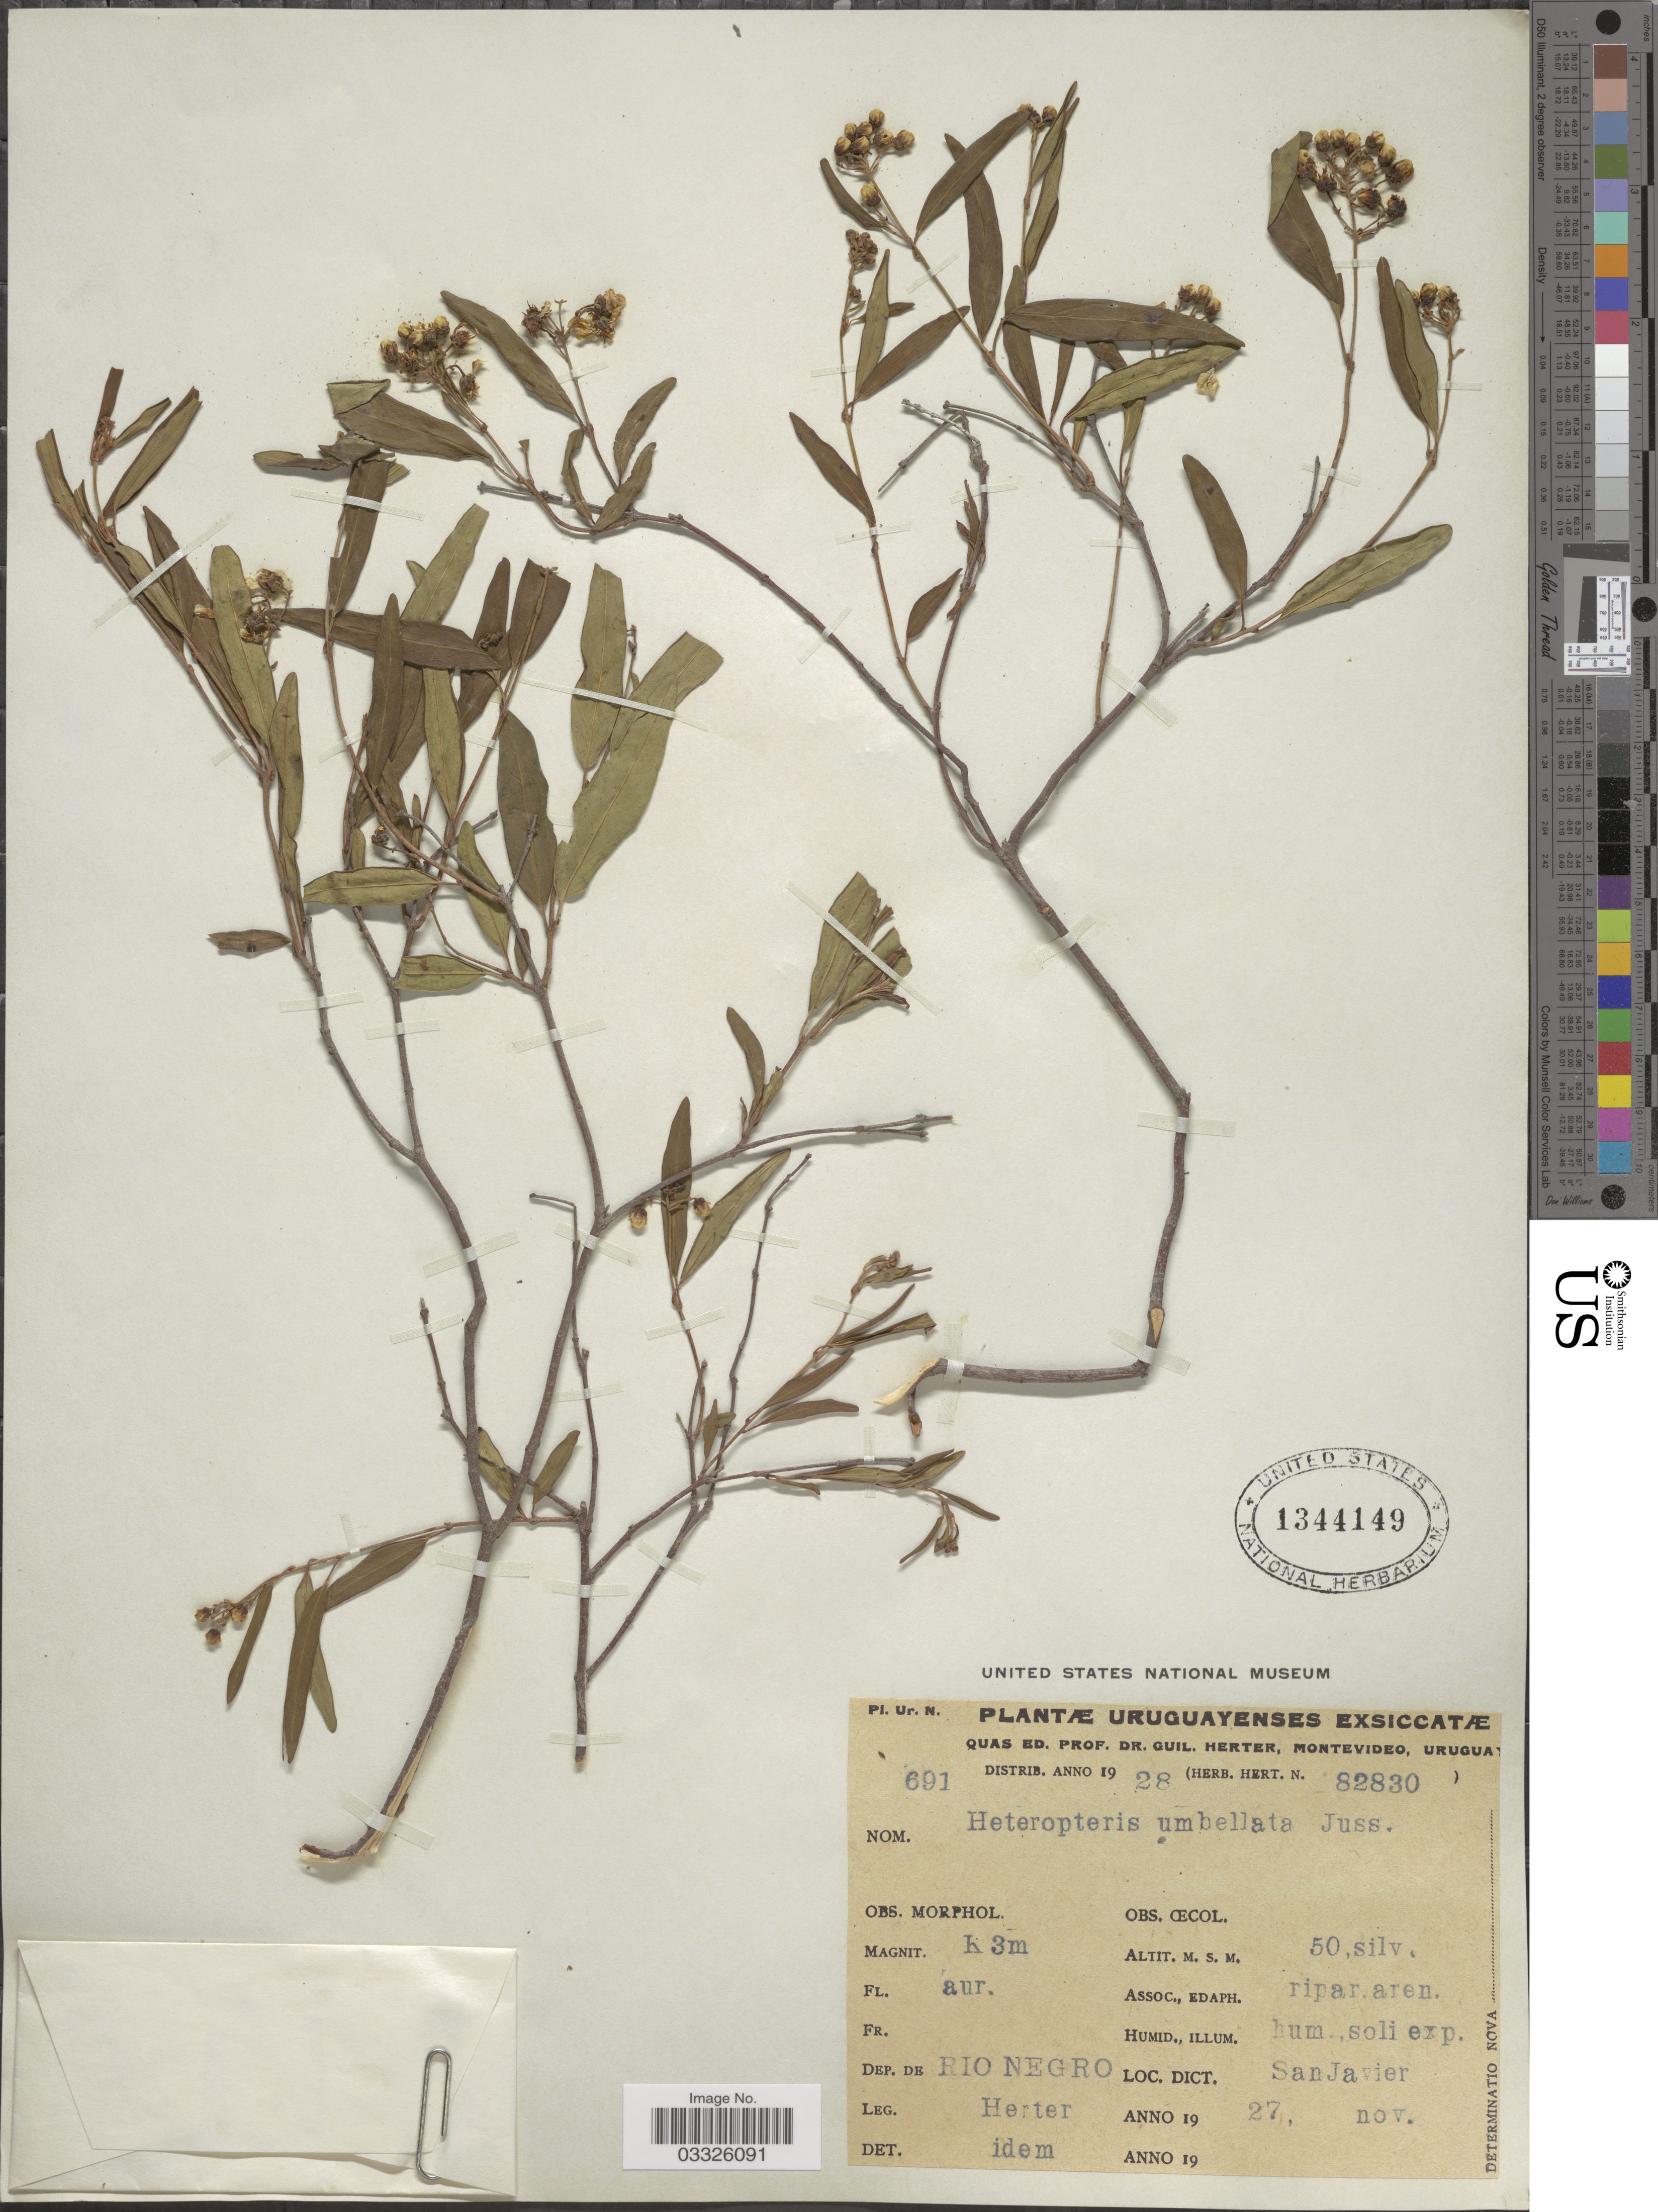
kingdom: Plantae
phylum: Tracheophyta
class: Magnoliopsida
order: Malpighiales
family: Malpighiaceae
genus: Heteropterys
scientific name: Heteropterys umbellata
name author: A. Juss.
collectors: G. Herter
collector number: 691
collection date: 1927-11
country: Uruguay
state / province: Rio Negro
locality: Dep. de Rio Negro. Loc. Dict. SanJavier.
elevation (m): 50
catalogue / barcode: US 1344149